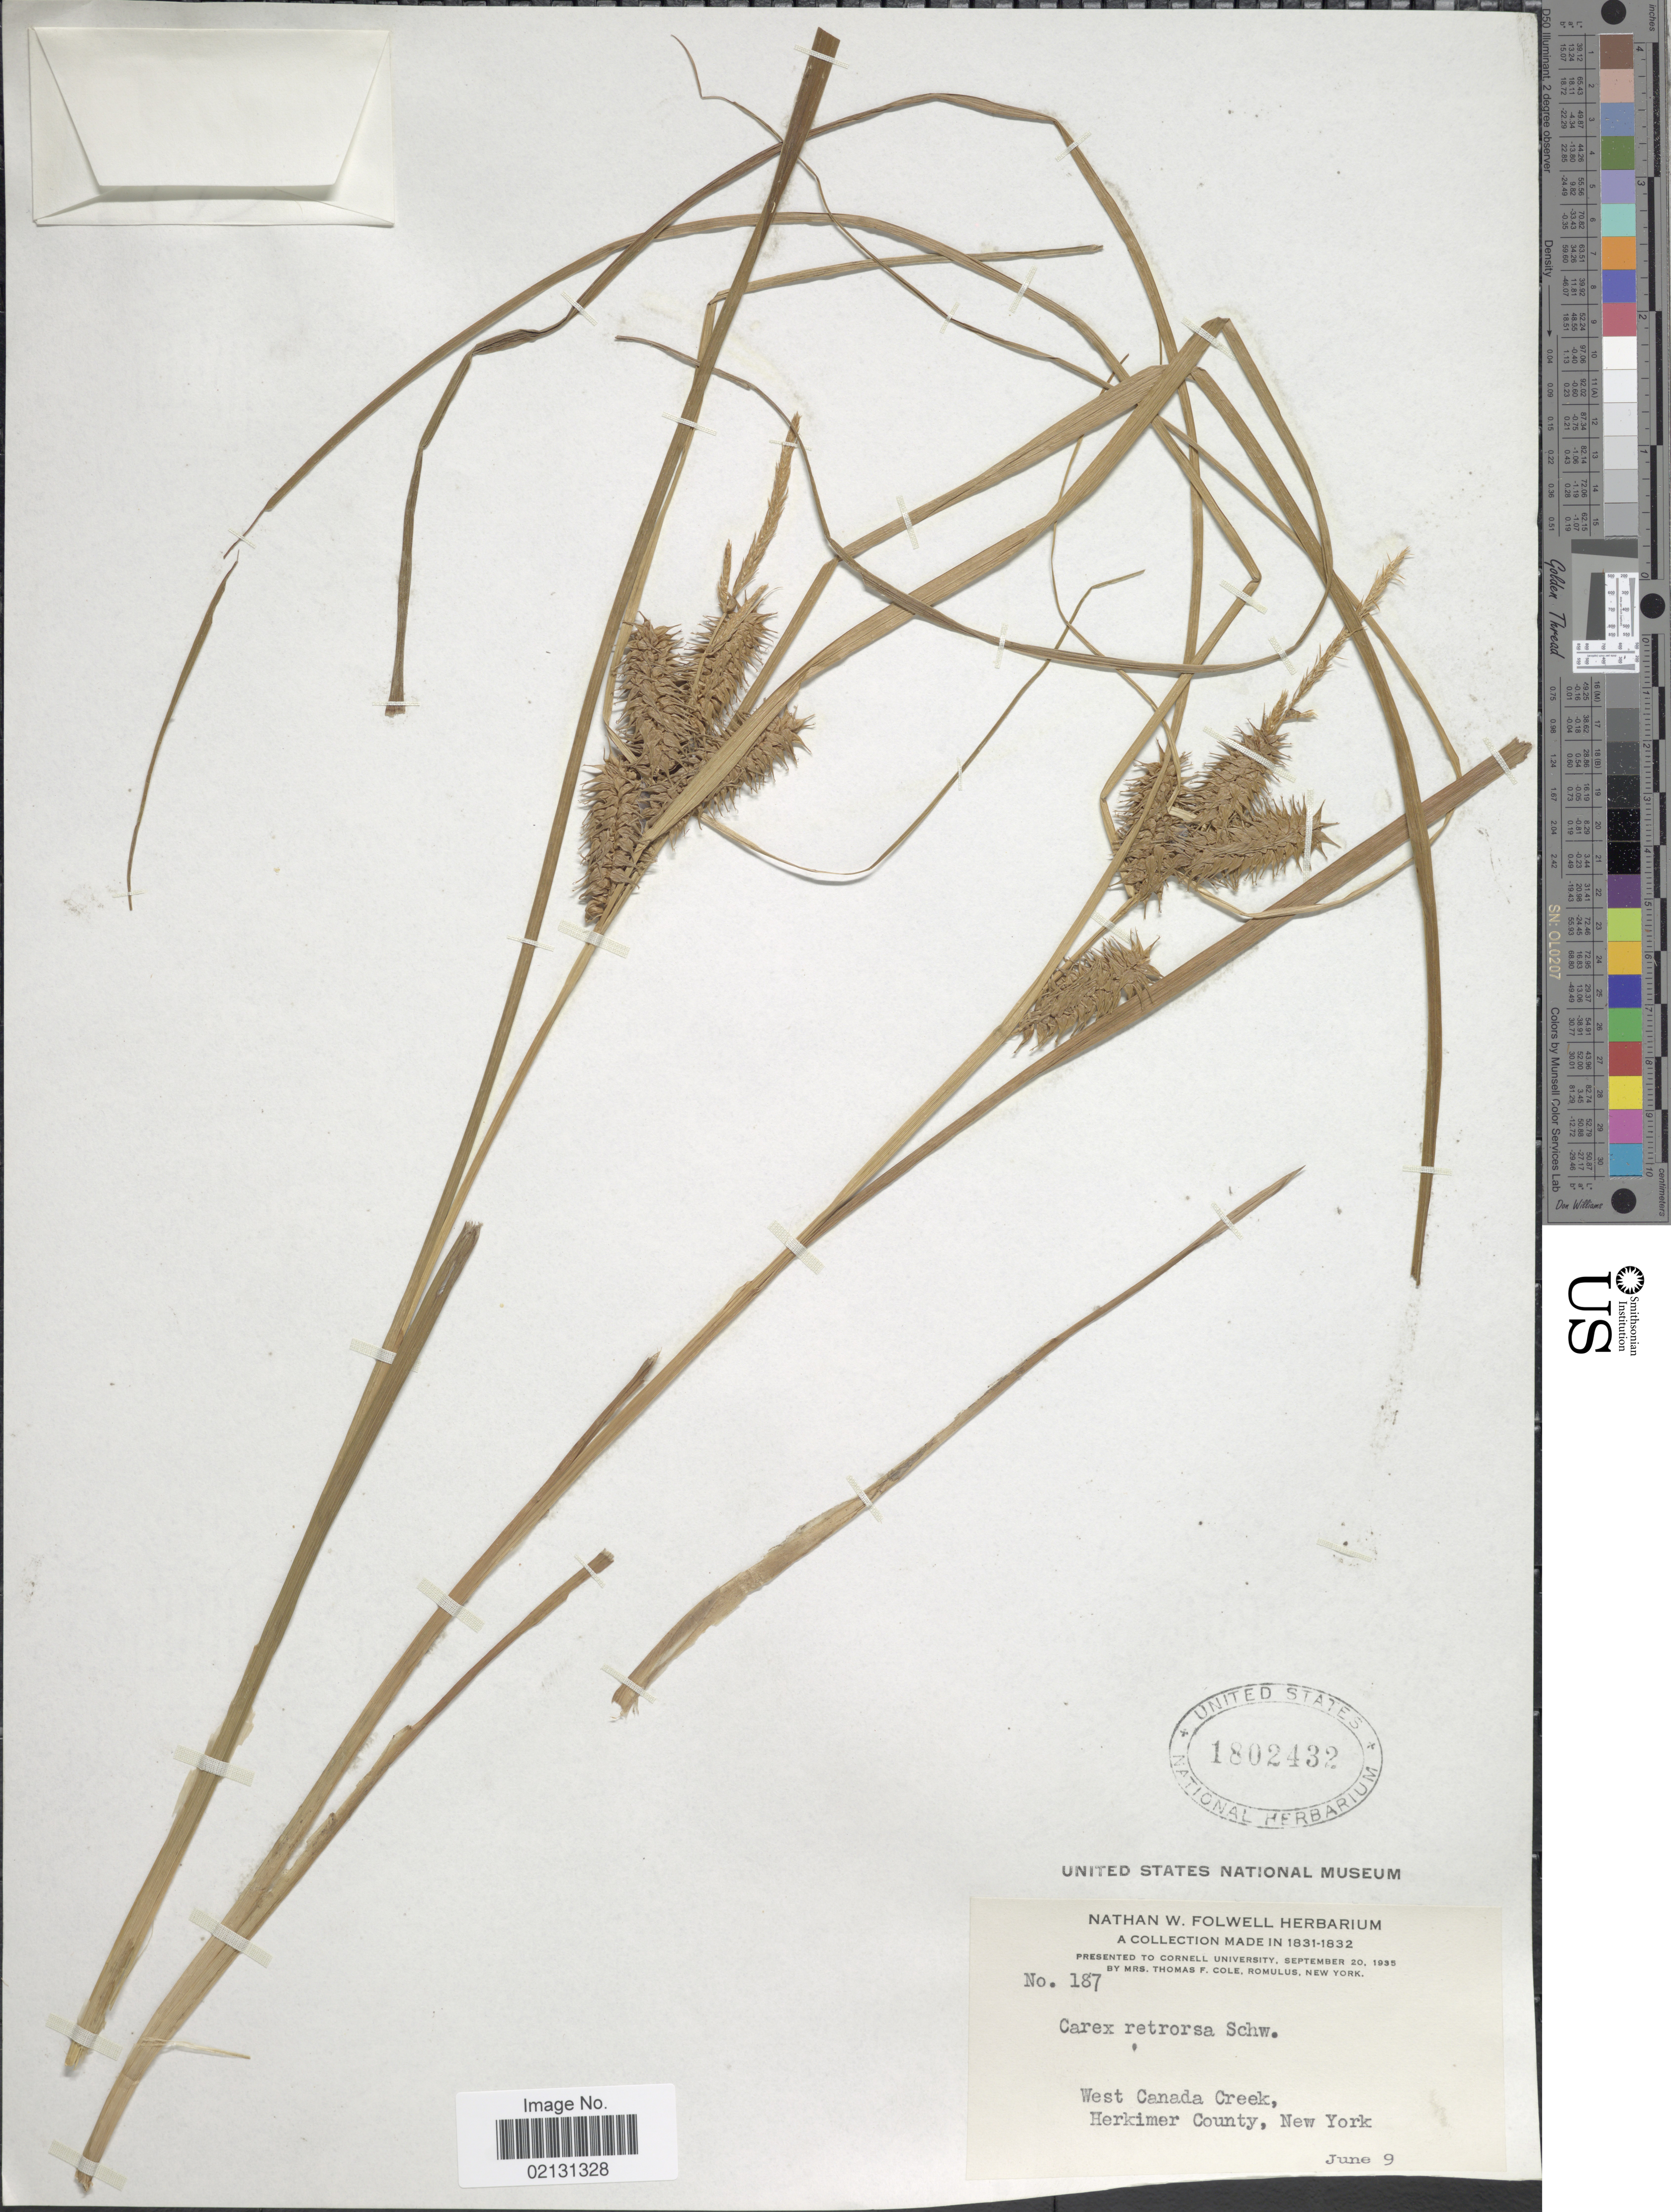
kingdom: Plantae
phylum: Tracheophyta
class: Liliopsida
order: Poales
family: Cyperaceae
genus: Carex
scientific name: Carex retrorsa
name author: Schwein.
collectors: T. Cole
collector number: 187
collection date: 1831-06-09/1832-06-09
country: United States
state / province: New York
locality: West Canada Creek, Herkimer County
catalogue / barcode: US 1802432